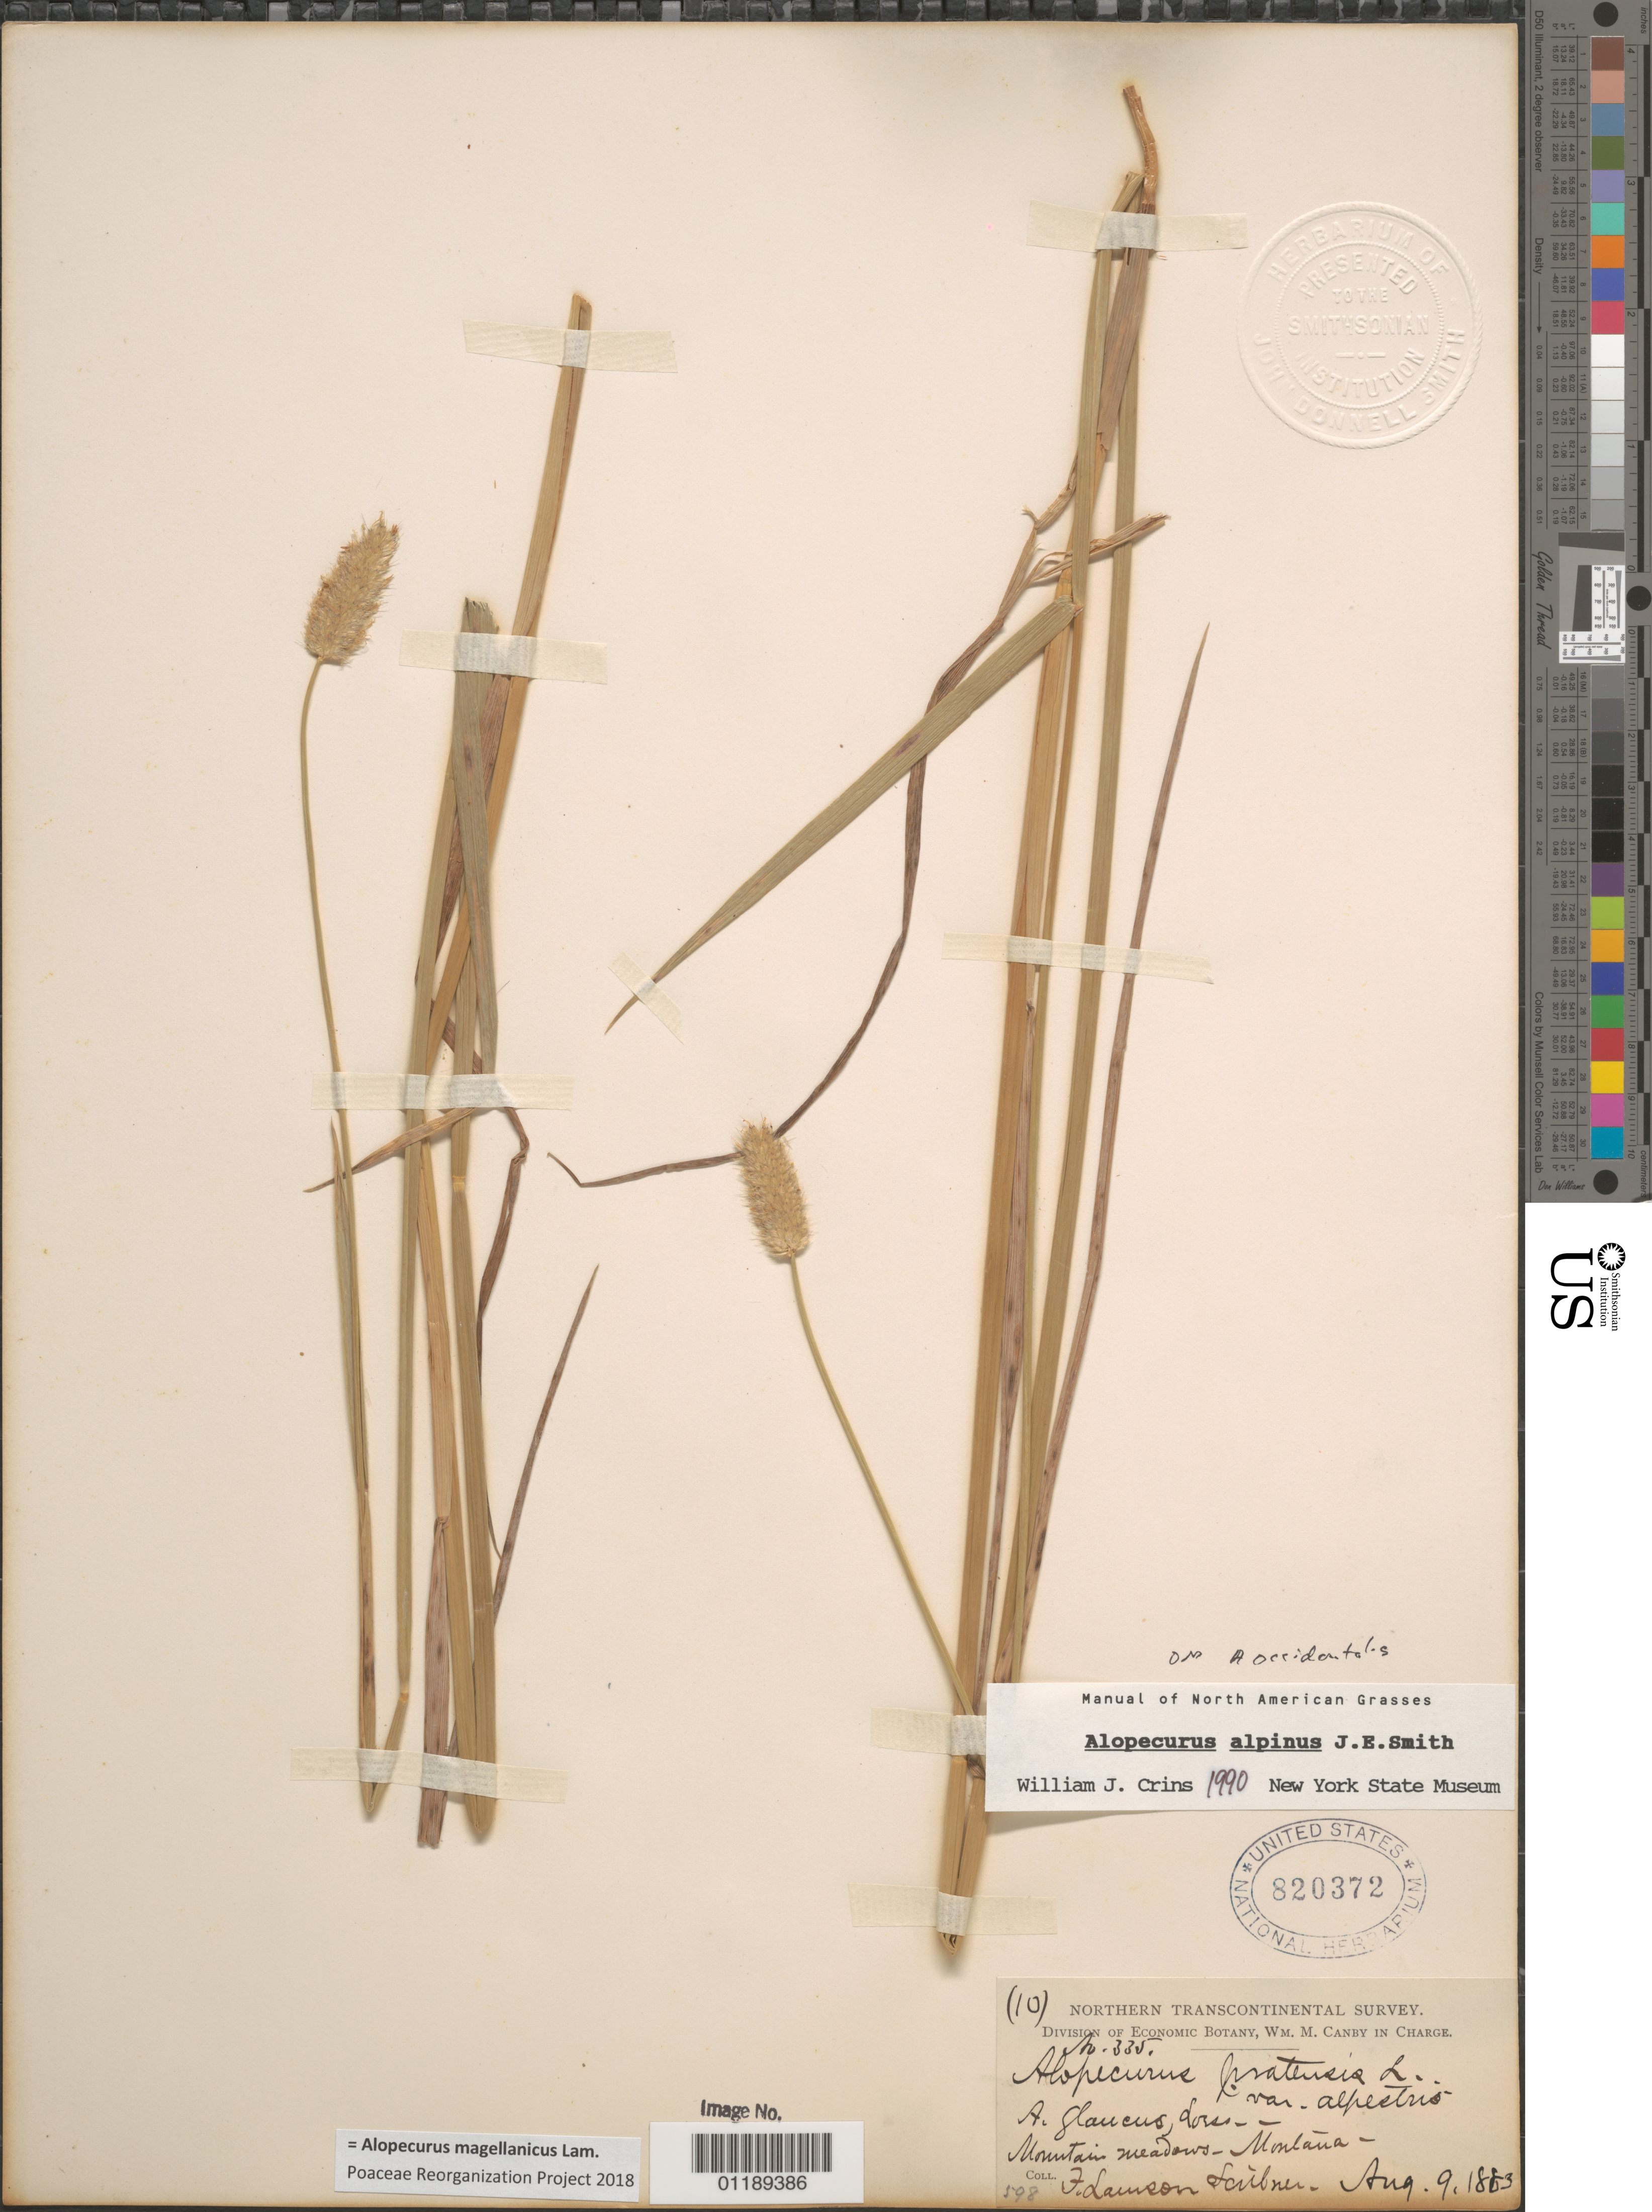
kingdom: Plantae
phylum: Tracheophyta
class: Liliopsida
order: Poales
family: Poaceae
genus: Alopecurus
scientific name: Alopecurus magellanicus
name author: Lam.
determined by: Poaceae Reorganization Project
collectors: F. L. Scribner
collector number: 335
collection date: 1883-08-09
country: United States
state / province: Montana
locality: Mountain meadows.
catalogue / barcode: US 820372